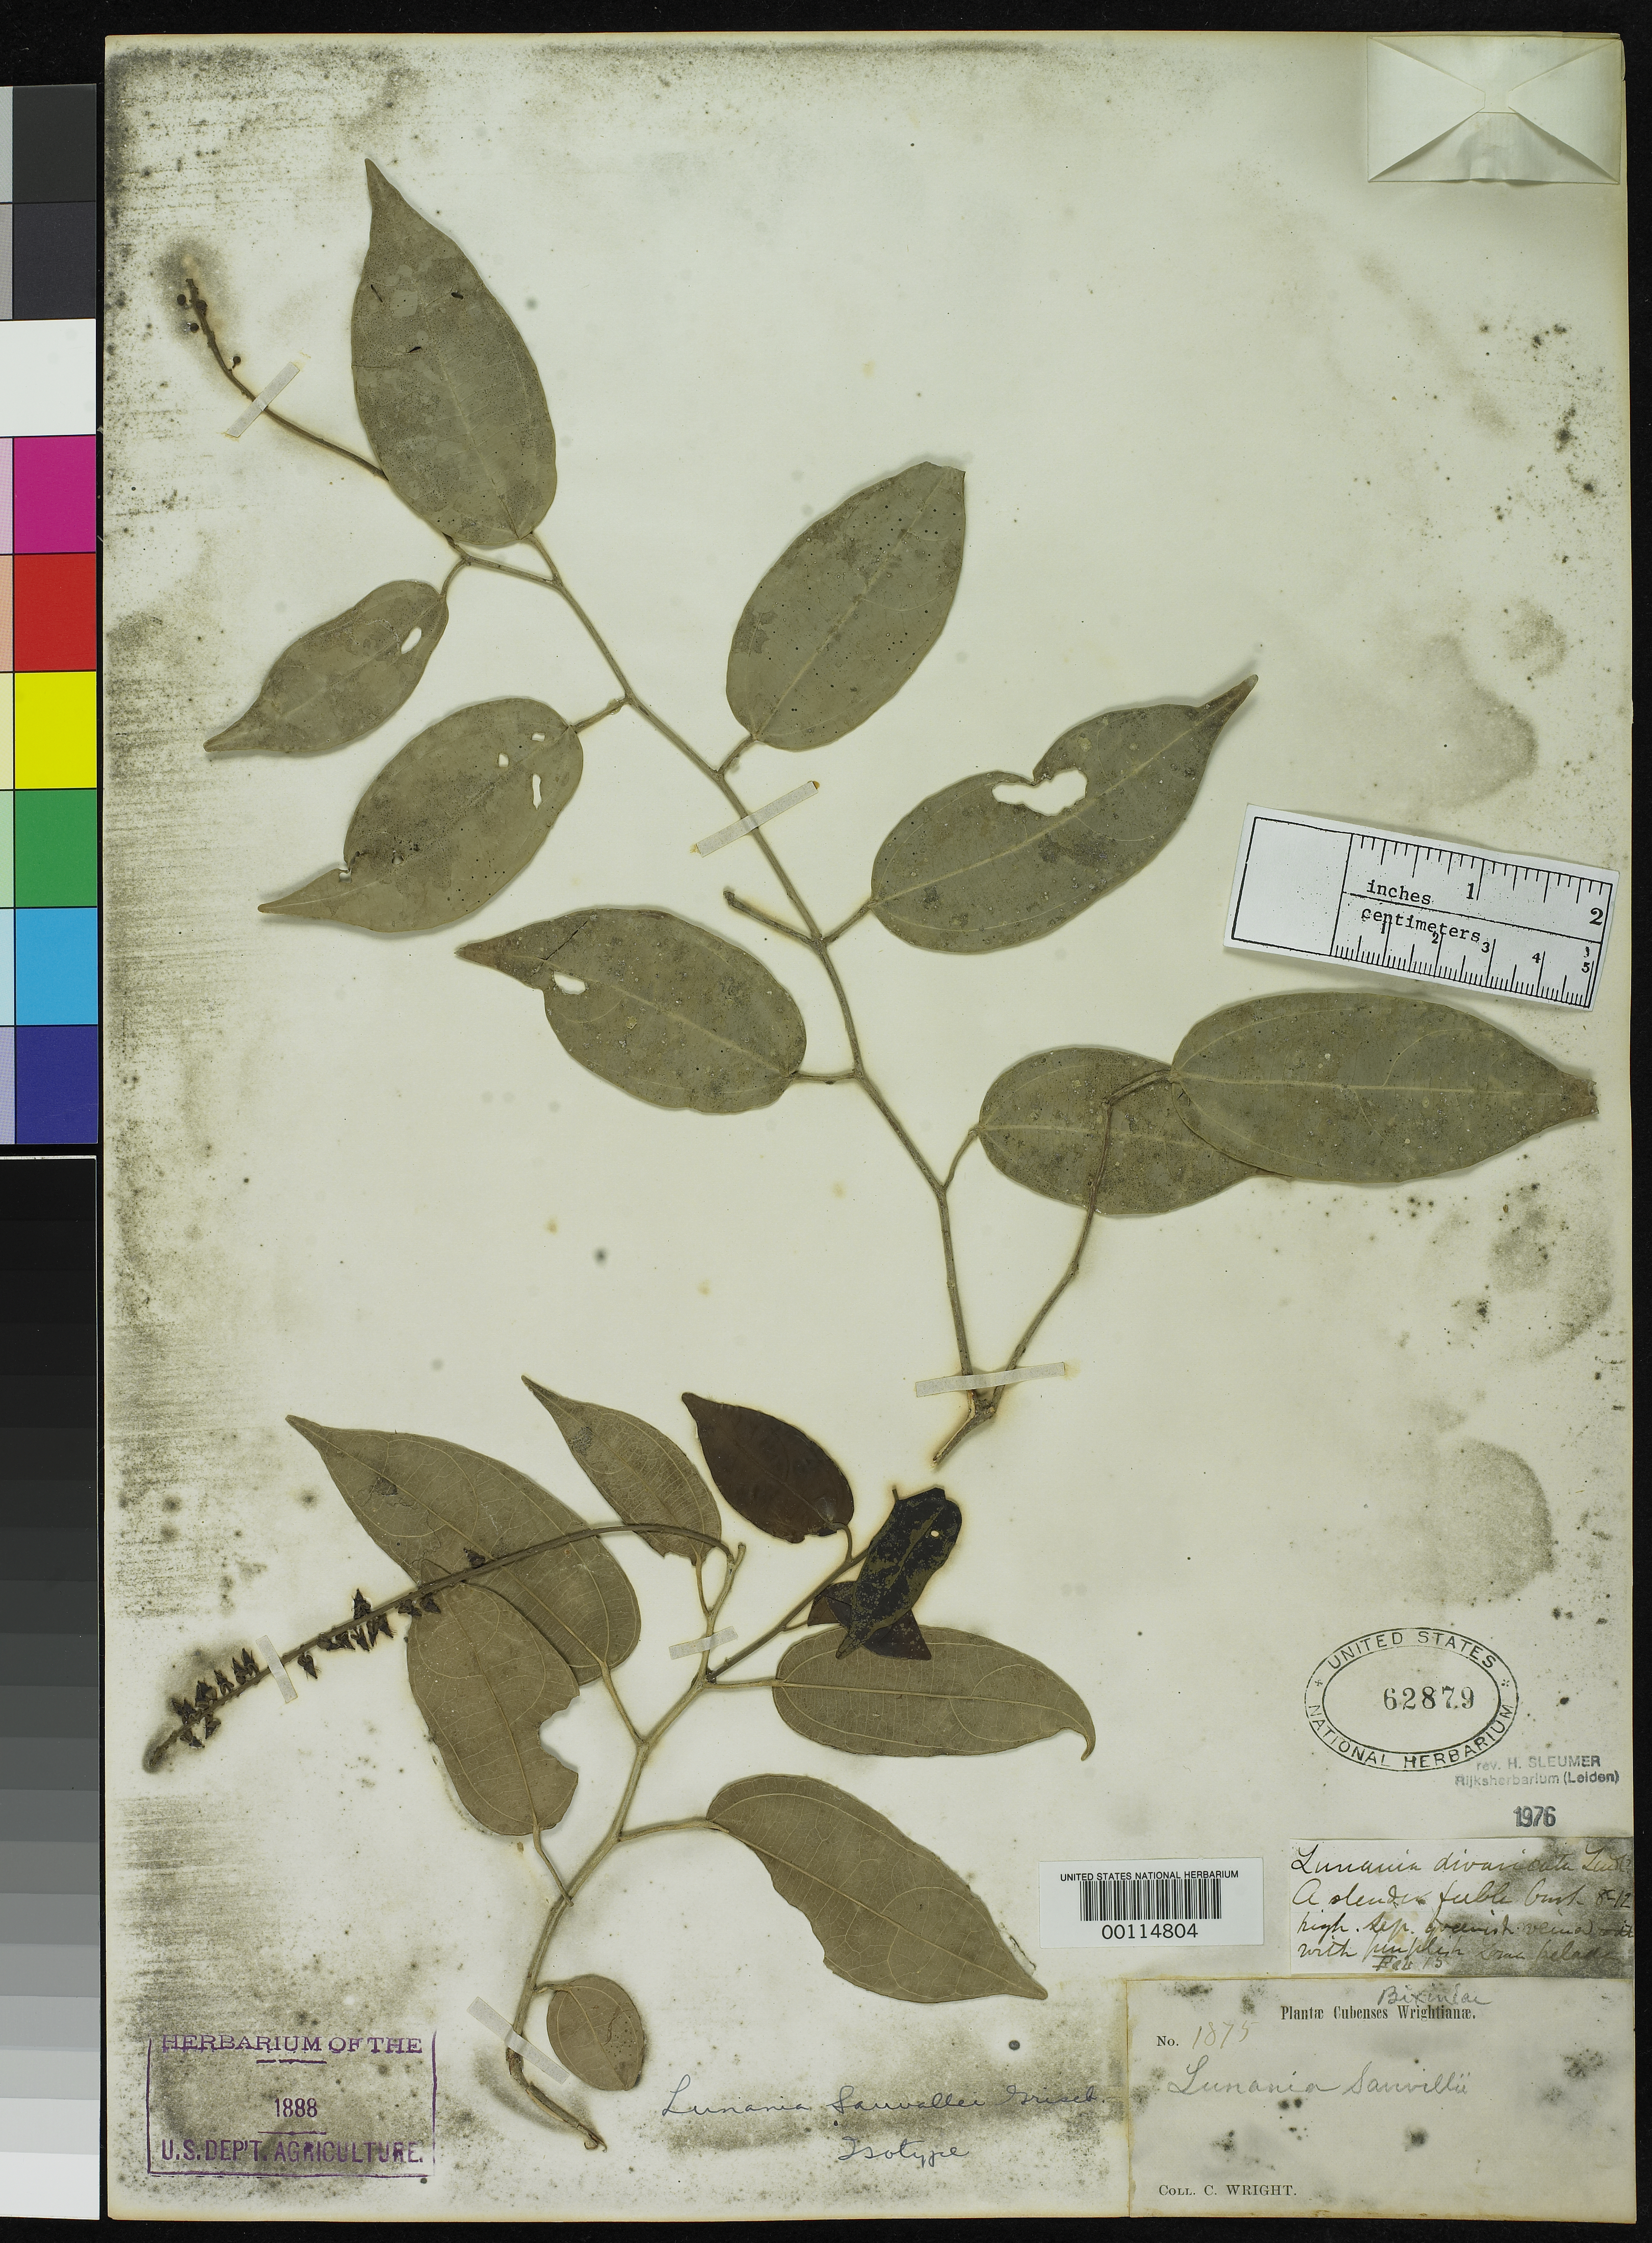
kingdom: Plantae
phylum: Tracheophyta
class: Magnoliopsida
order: Malpighiales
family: Salicaceae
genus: Lunania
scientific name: Lunania sauvalii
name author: Griseb.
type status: Isotype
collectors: C. Wright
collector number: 1875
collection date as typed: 15 Feb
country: Cuba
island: Greater Antilles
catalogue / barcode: US 62879